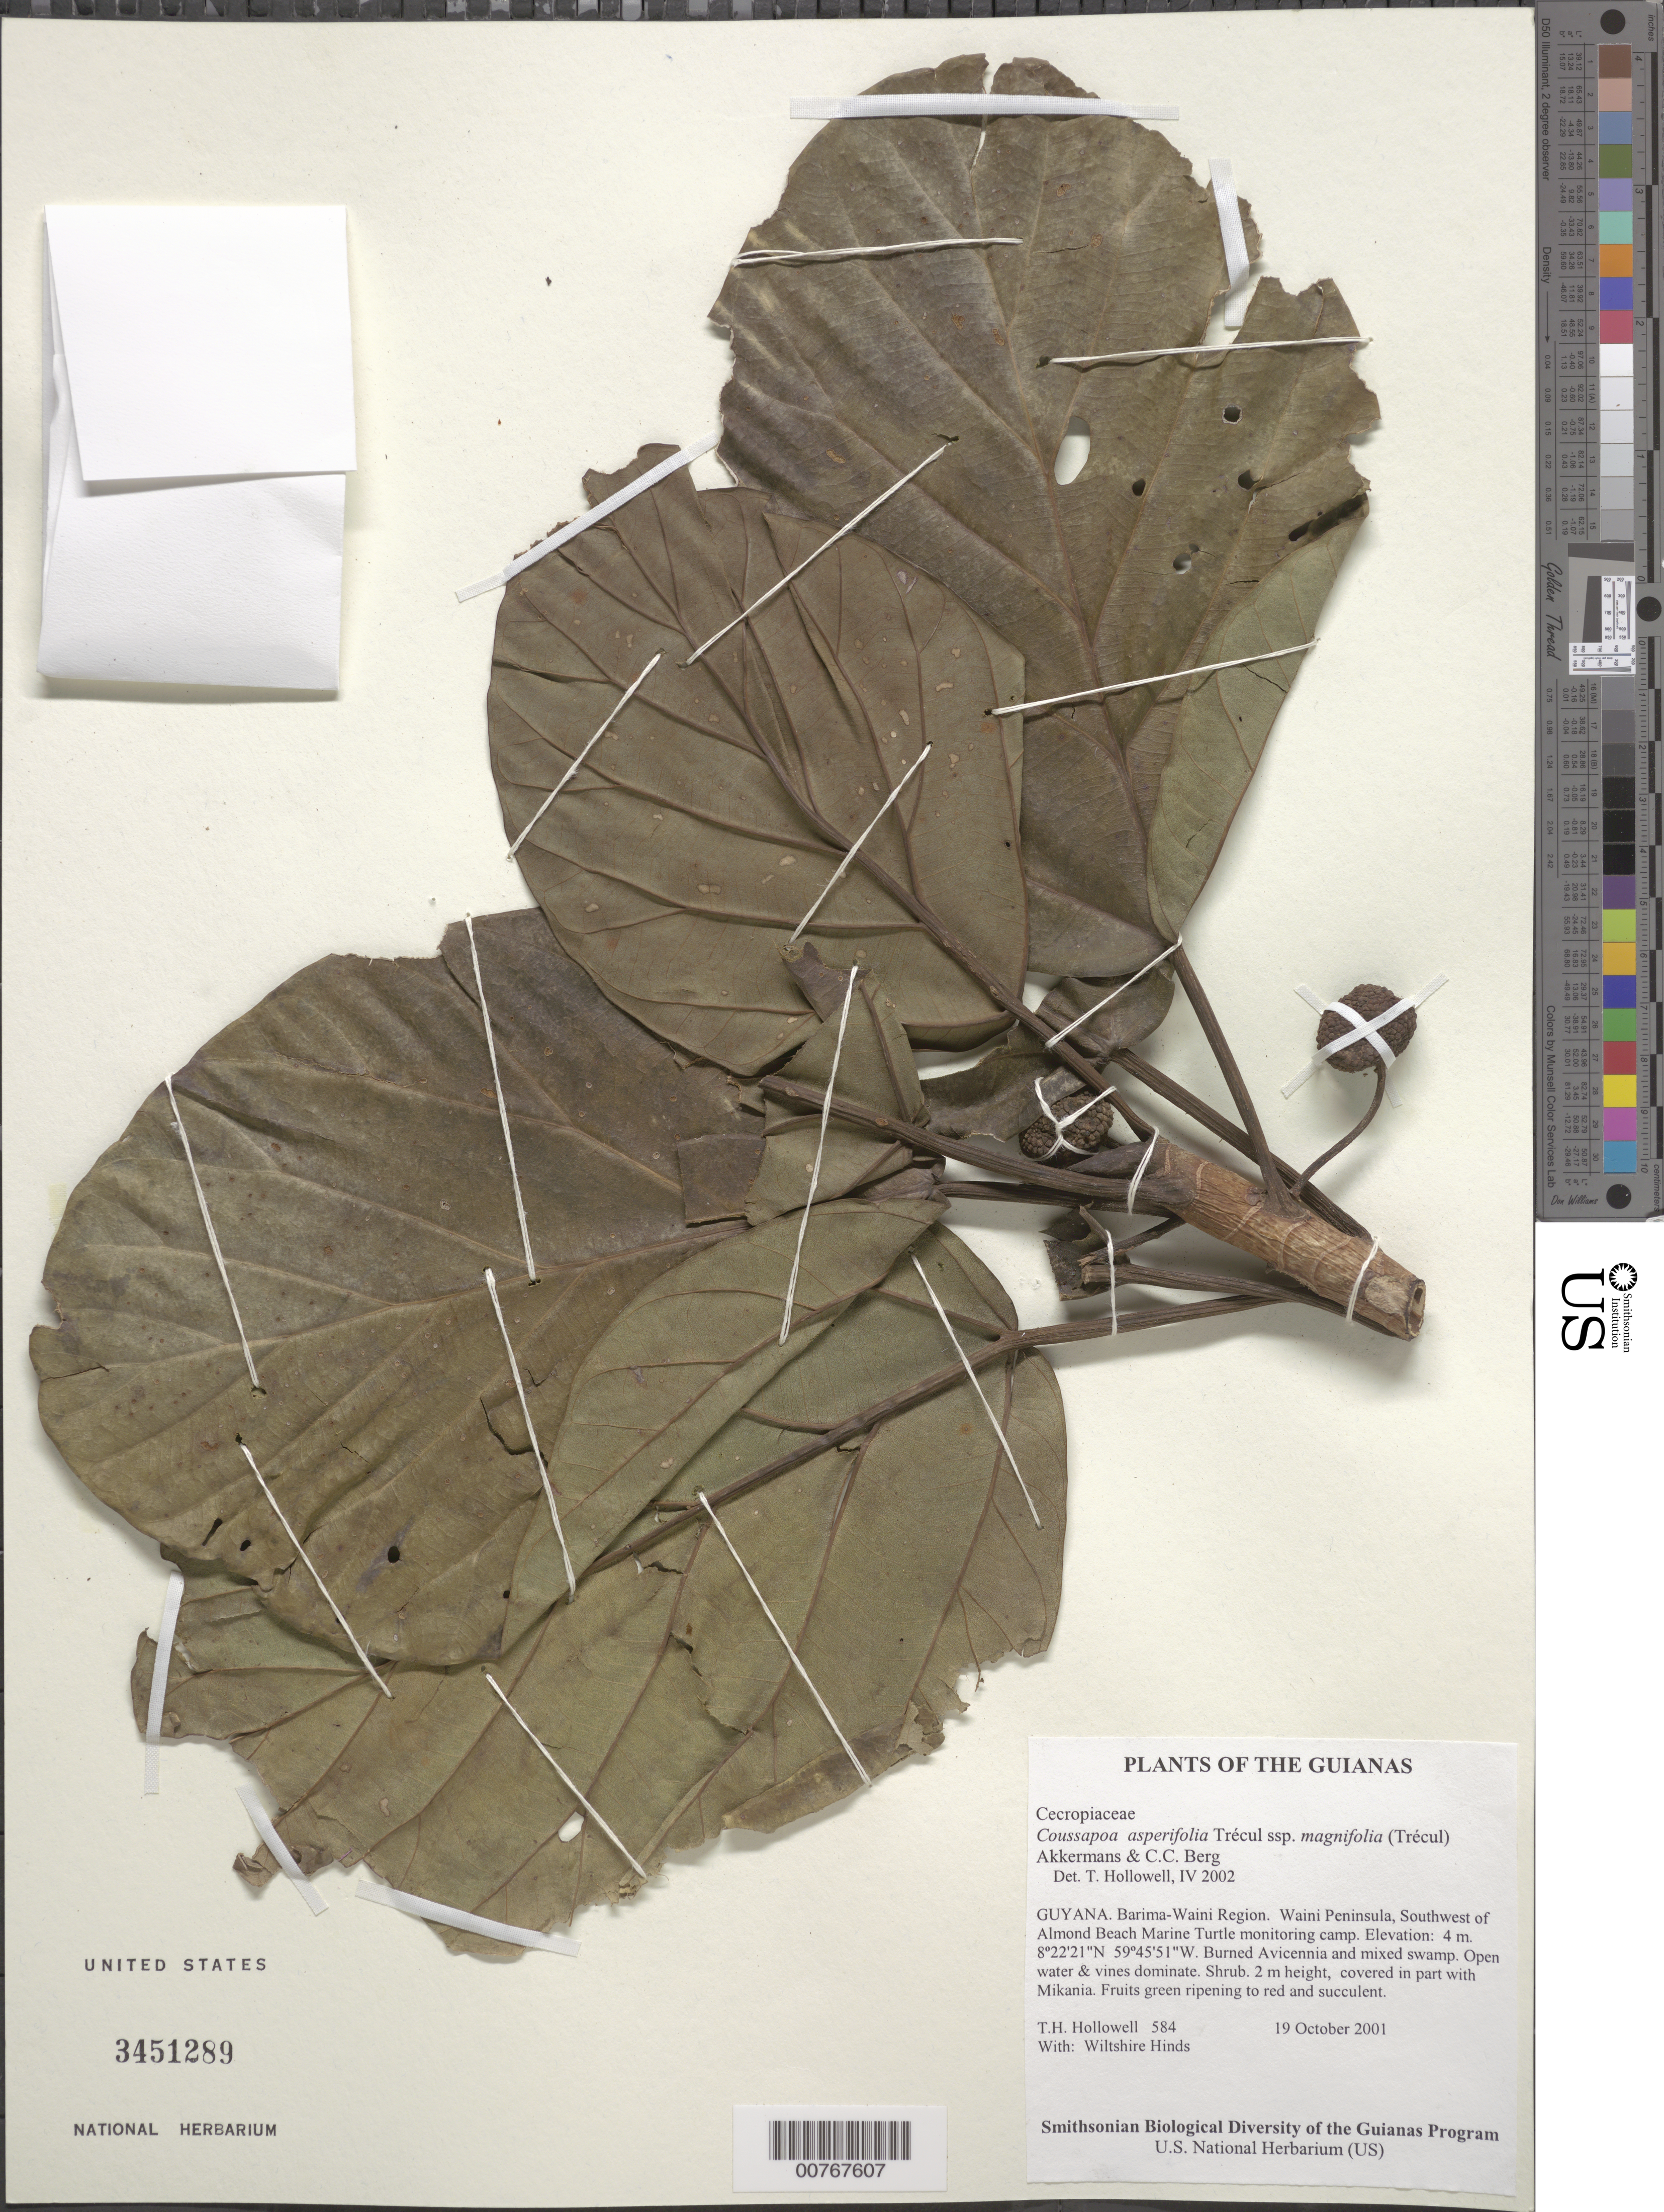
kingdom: Plantae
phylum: Tracheophyta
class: Magnoliopsida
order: Rosales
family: Urticaceae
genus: Coussapoa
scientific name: Coussapoa asperifolia subsp. magnifolia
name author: (Trécul) Akkermans & C.C. Berg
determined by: Hollowell, T. H., (BOT), Smithsonian Institution - National Museum of Natural History (UNITED STATES)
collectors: T. Hollowell & W. Hinds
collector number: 584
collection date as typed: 19 October 2001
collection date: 2001-10-19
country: Guyana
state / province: Barima-Waini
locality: Waini Peninsula, Southwest of Almond Beach Marine Turtle monitoring camp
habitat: Burned Avicennia and mixed swamp. Open water & vines dominate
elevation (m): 4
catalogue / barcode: US 3451289